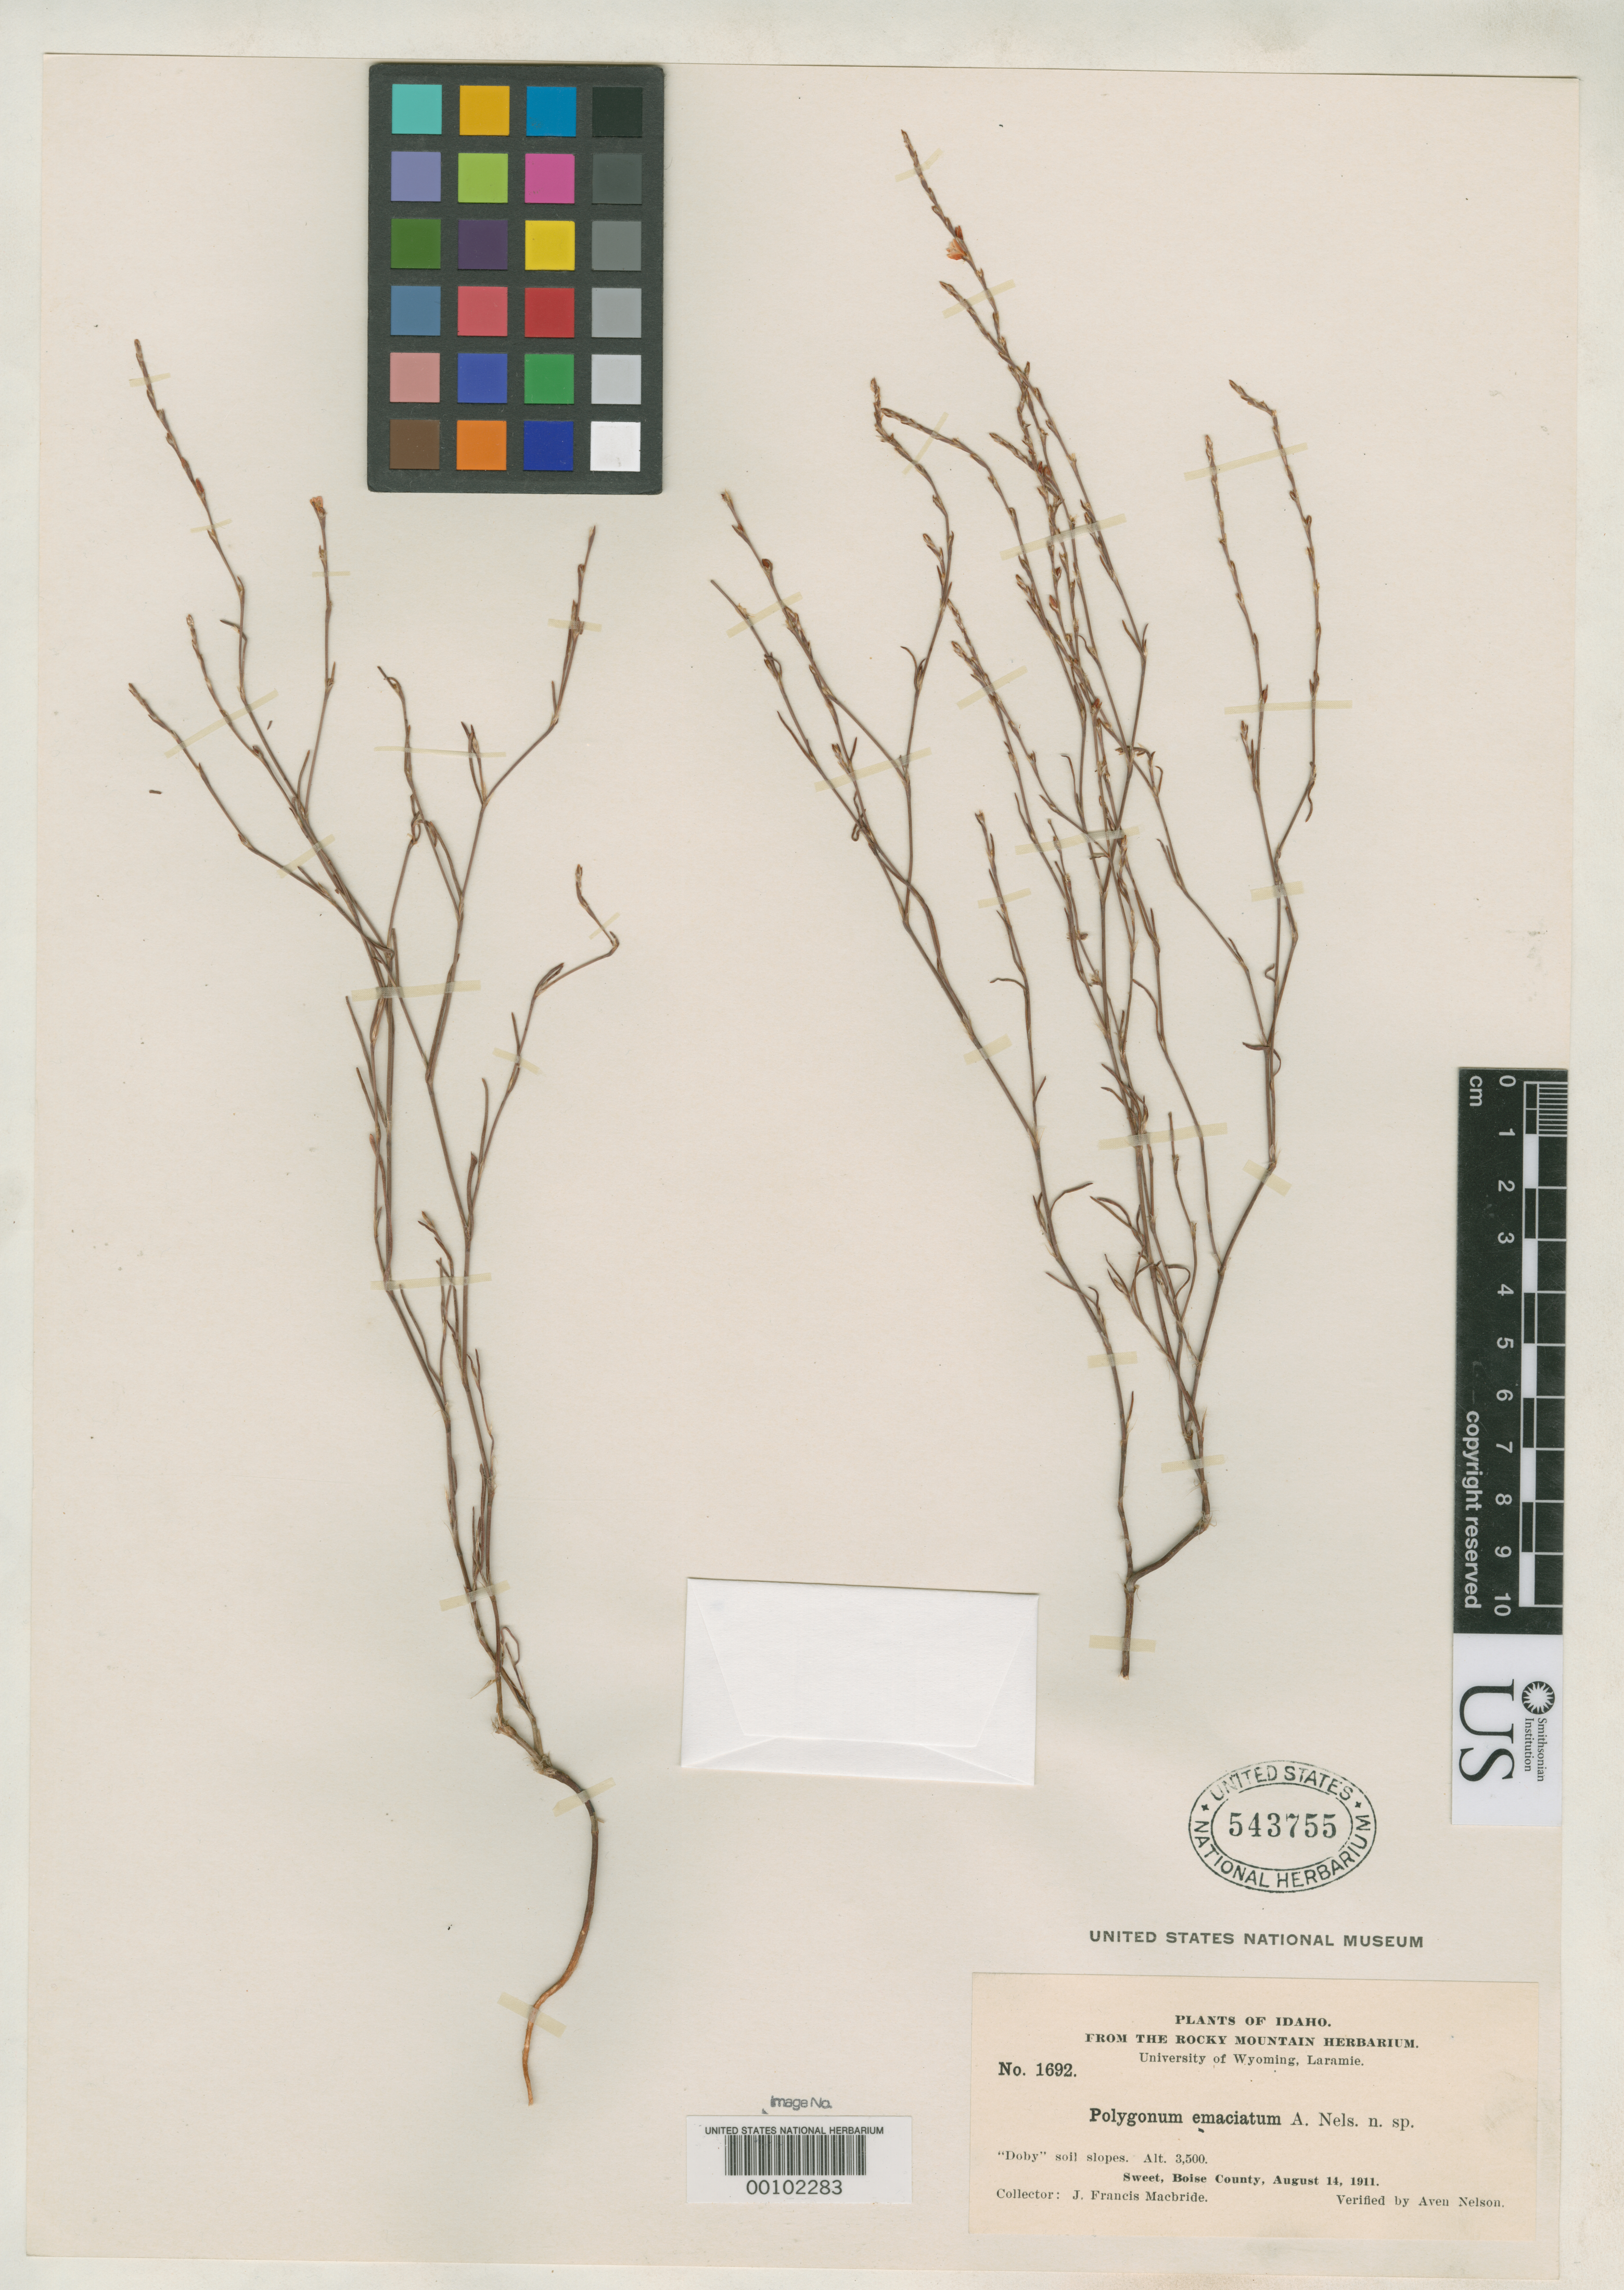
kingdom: Plantae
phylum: Tracheophyta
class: Magnoliopsida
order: Caryophyllales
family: Polygonaceae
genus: Polygonum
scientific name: Polygonum emaciatum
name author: A. Nelson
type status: Isotype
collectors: J. F. Macbride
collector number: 1692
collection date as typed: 14 Aug 1911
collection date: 1911-08-14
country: United States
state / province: Idaho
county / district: Boise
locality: Doby, near Sweet.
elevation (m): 1067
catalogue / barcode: US 543755